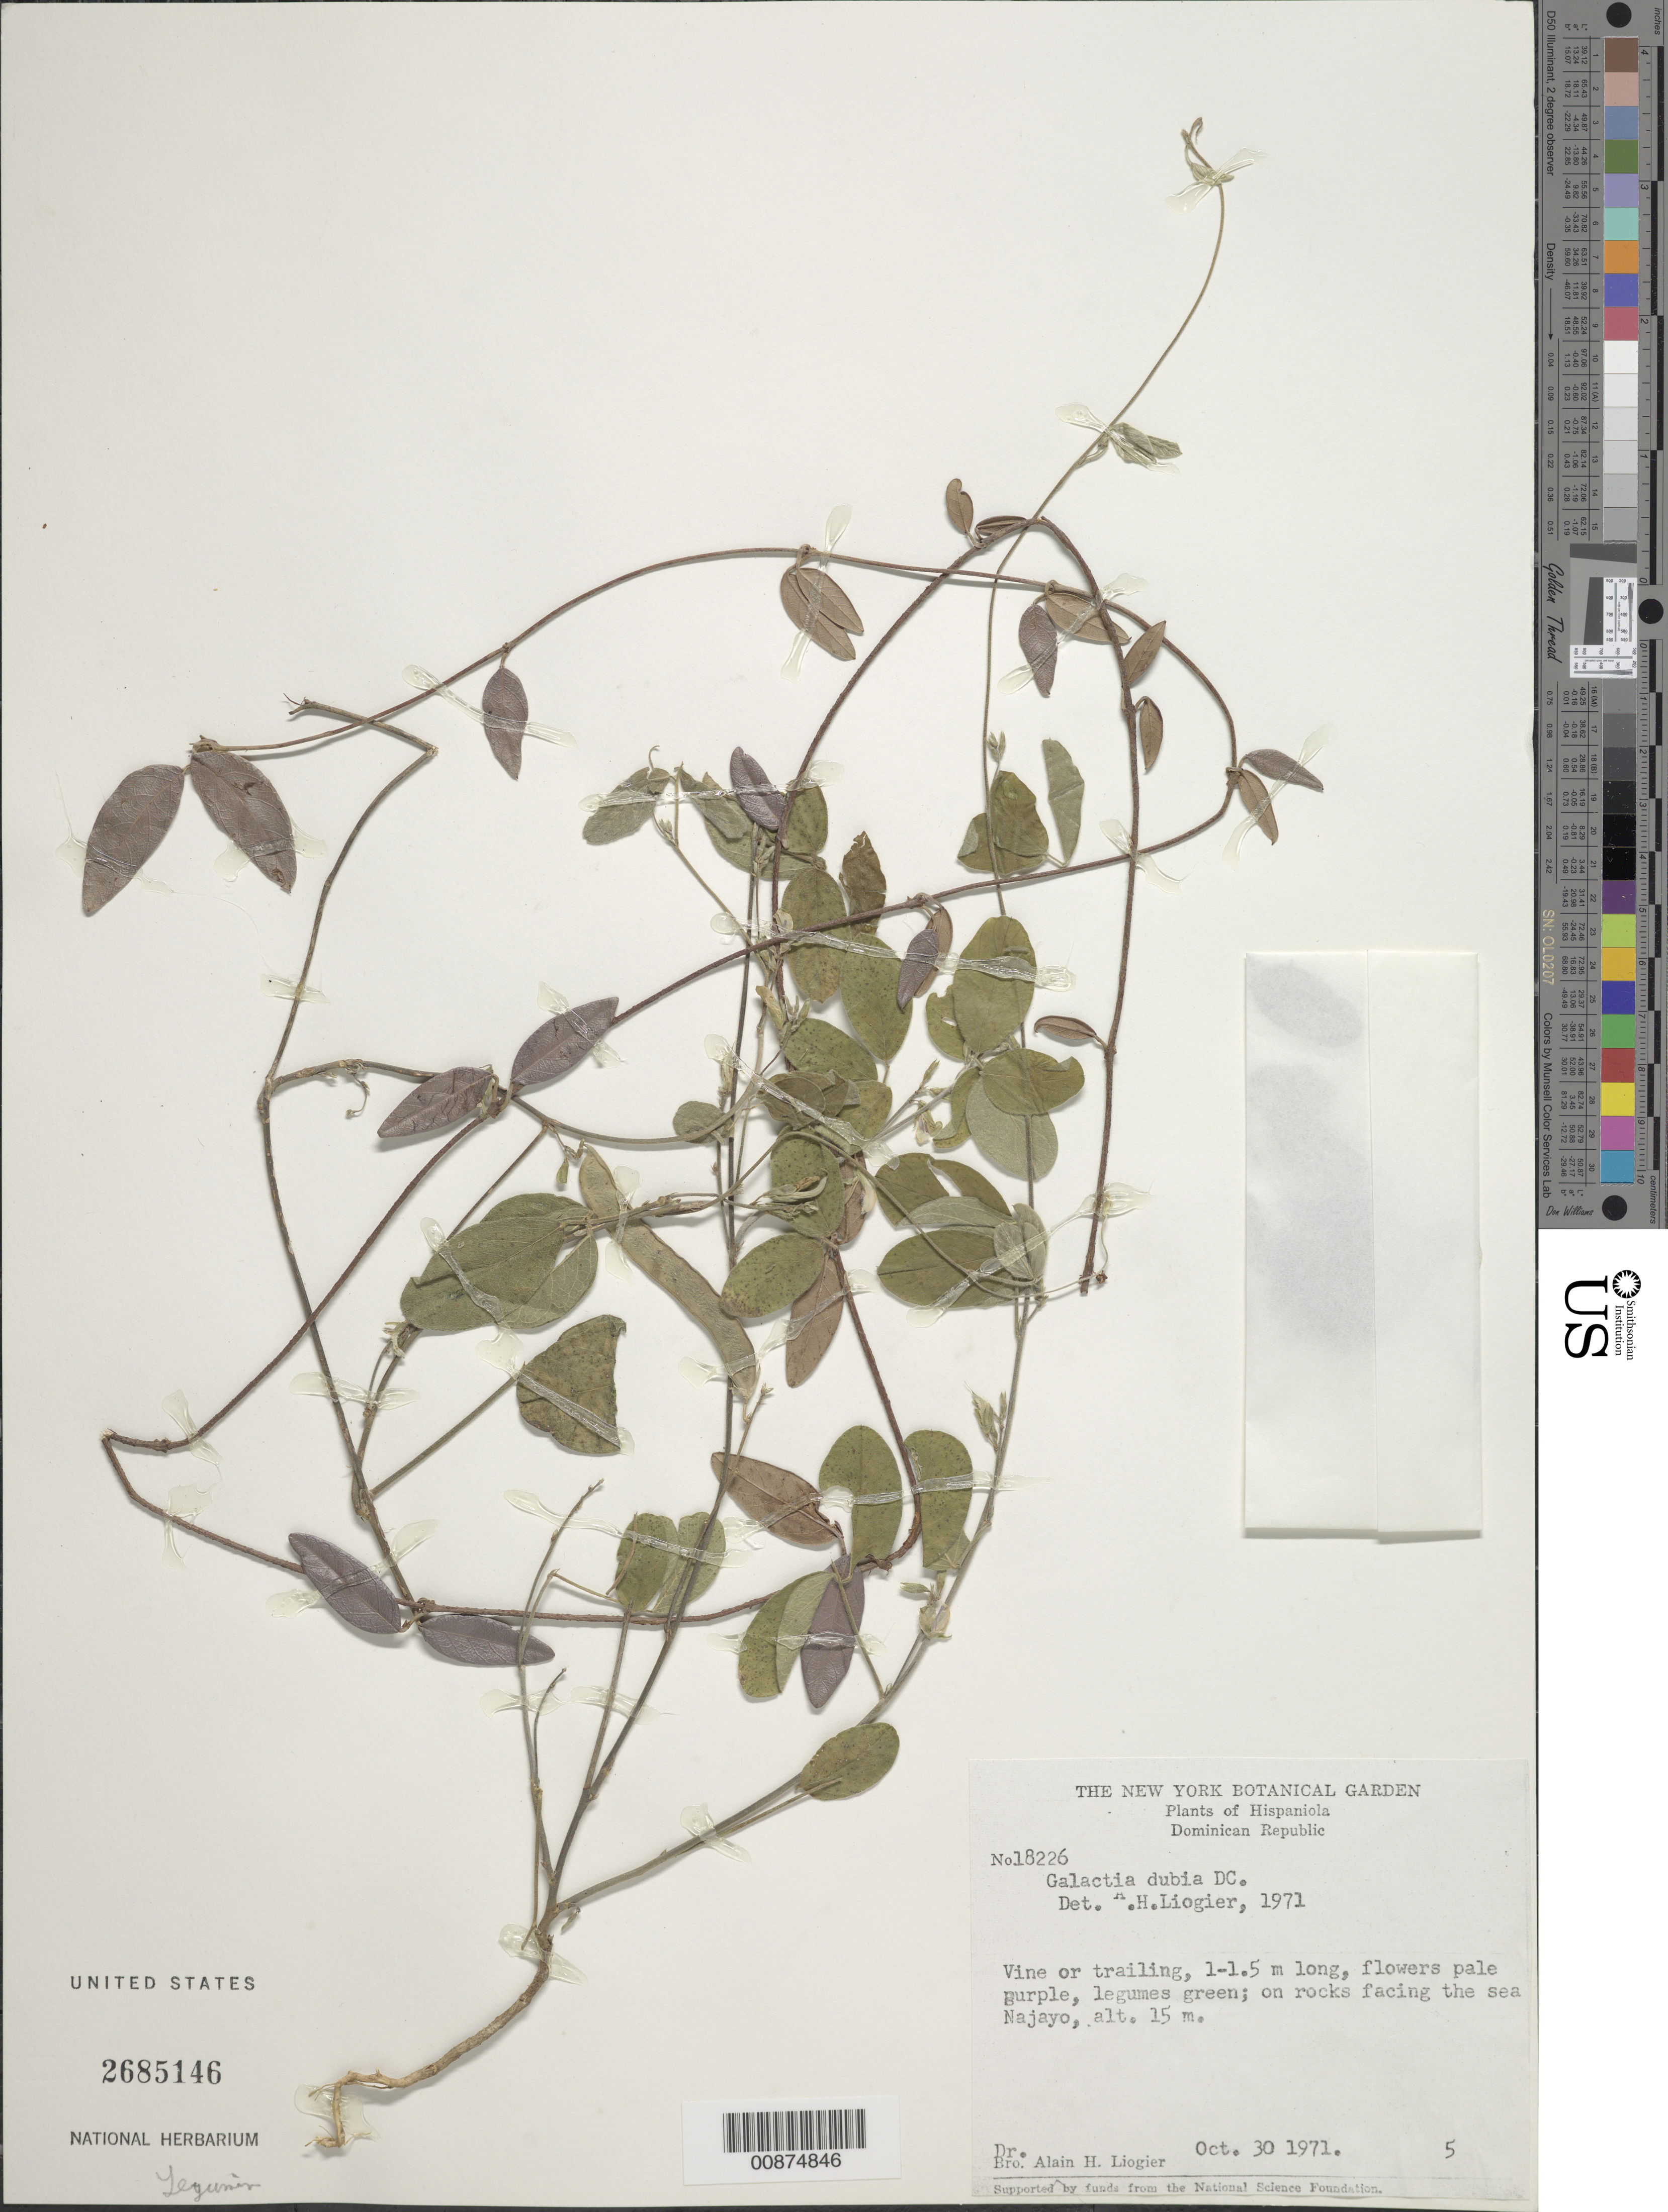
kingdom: Plantae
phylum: Tracheophyta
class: Magnoliopsida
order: Fabales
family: Fabaceae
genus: Galactia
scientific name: Galactia dubia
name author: DC.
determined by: Liogier, Alain H.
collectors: A. H. Liogier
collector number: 18226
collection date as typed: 30 Oct 1971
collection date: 1971-10-30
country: Dominican Republic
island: Hispaniola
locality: On rocks facing the sea Najayo.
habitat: On rocks facing the sea.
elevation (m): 15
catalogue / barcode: US 2685146